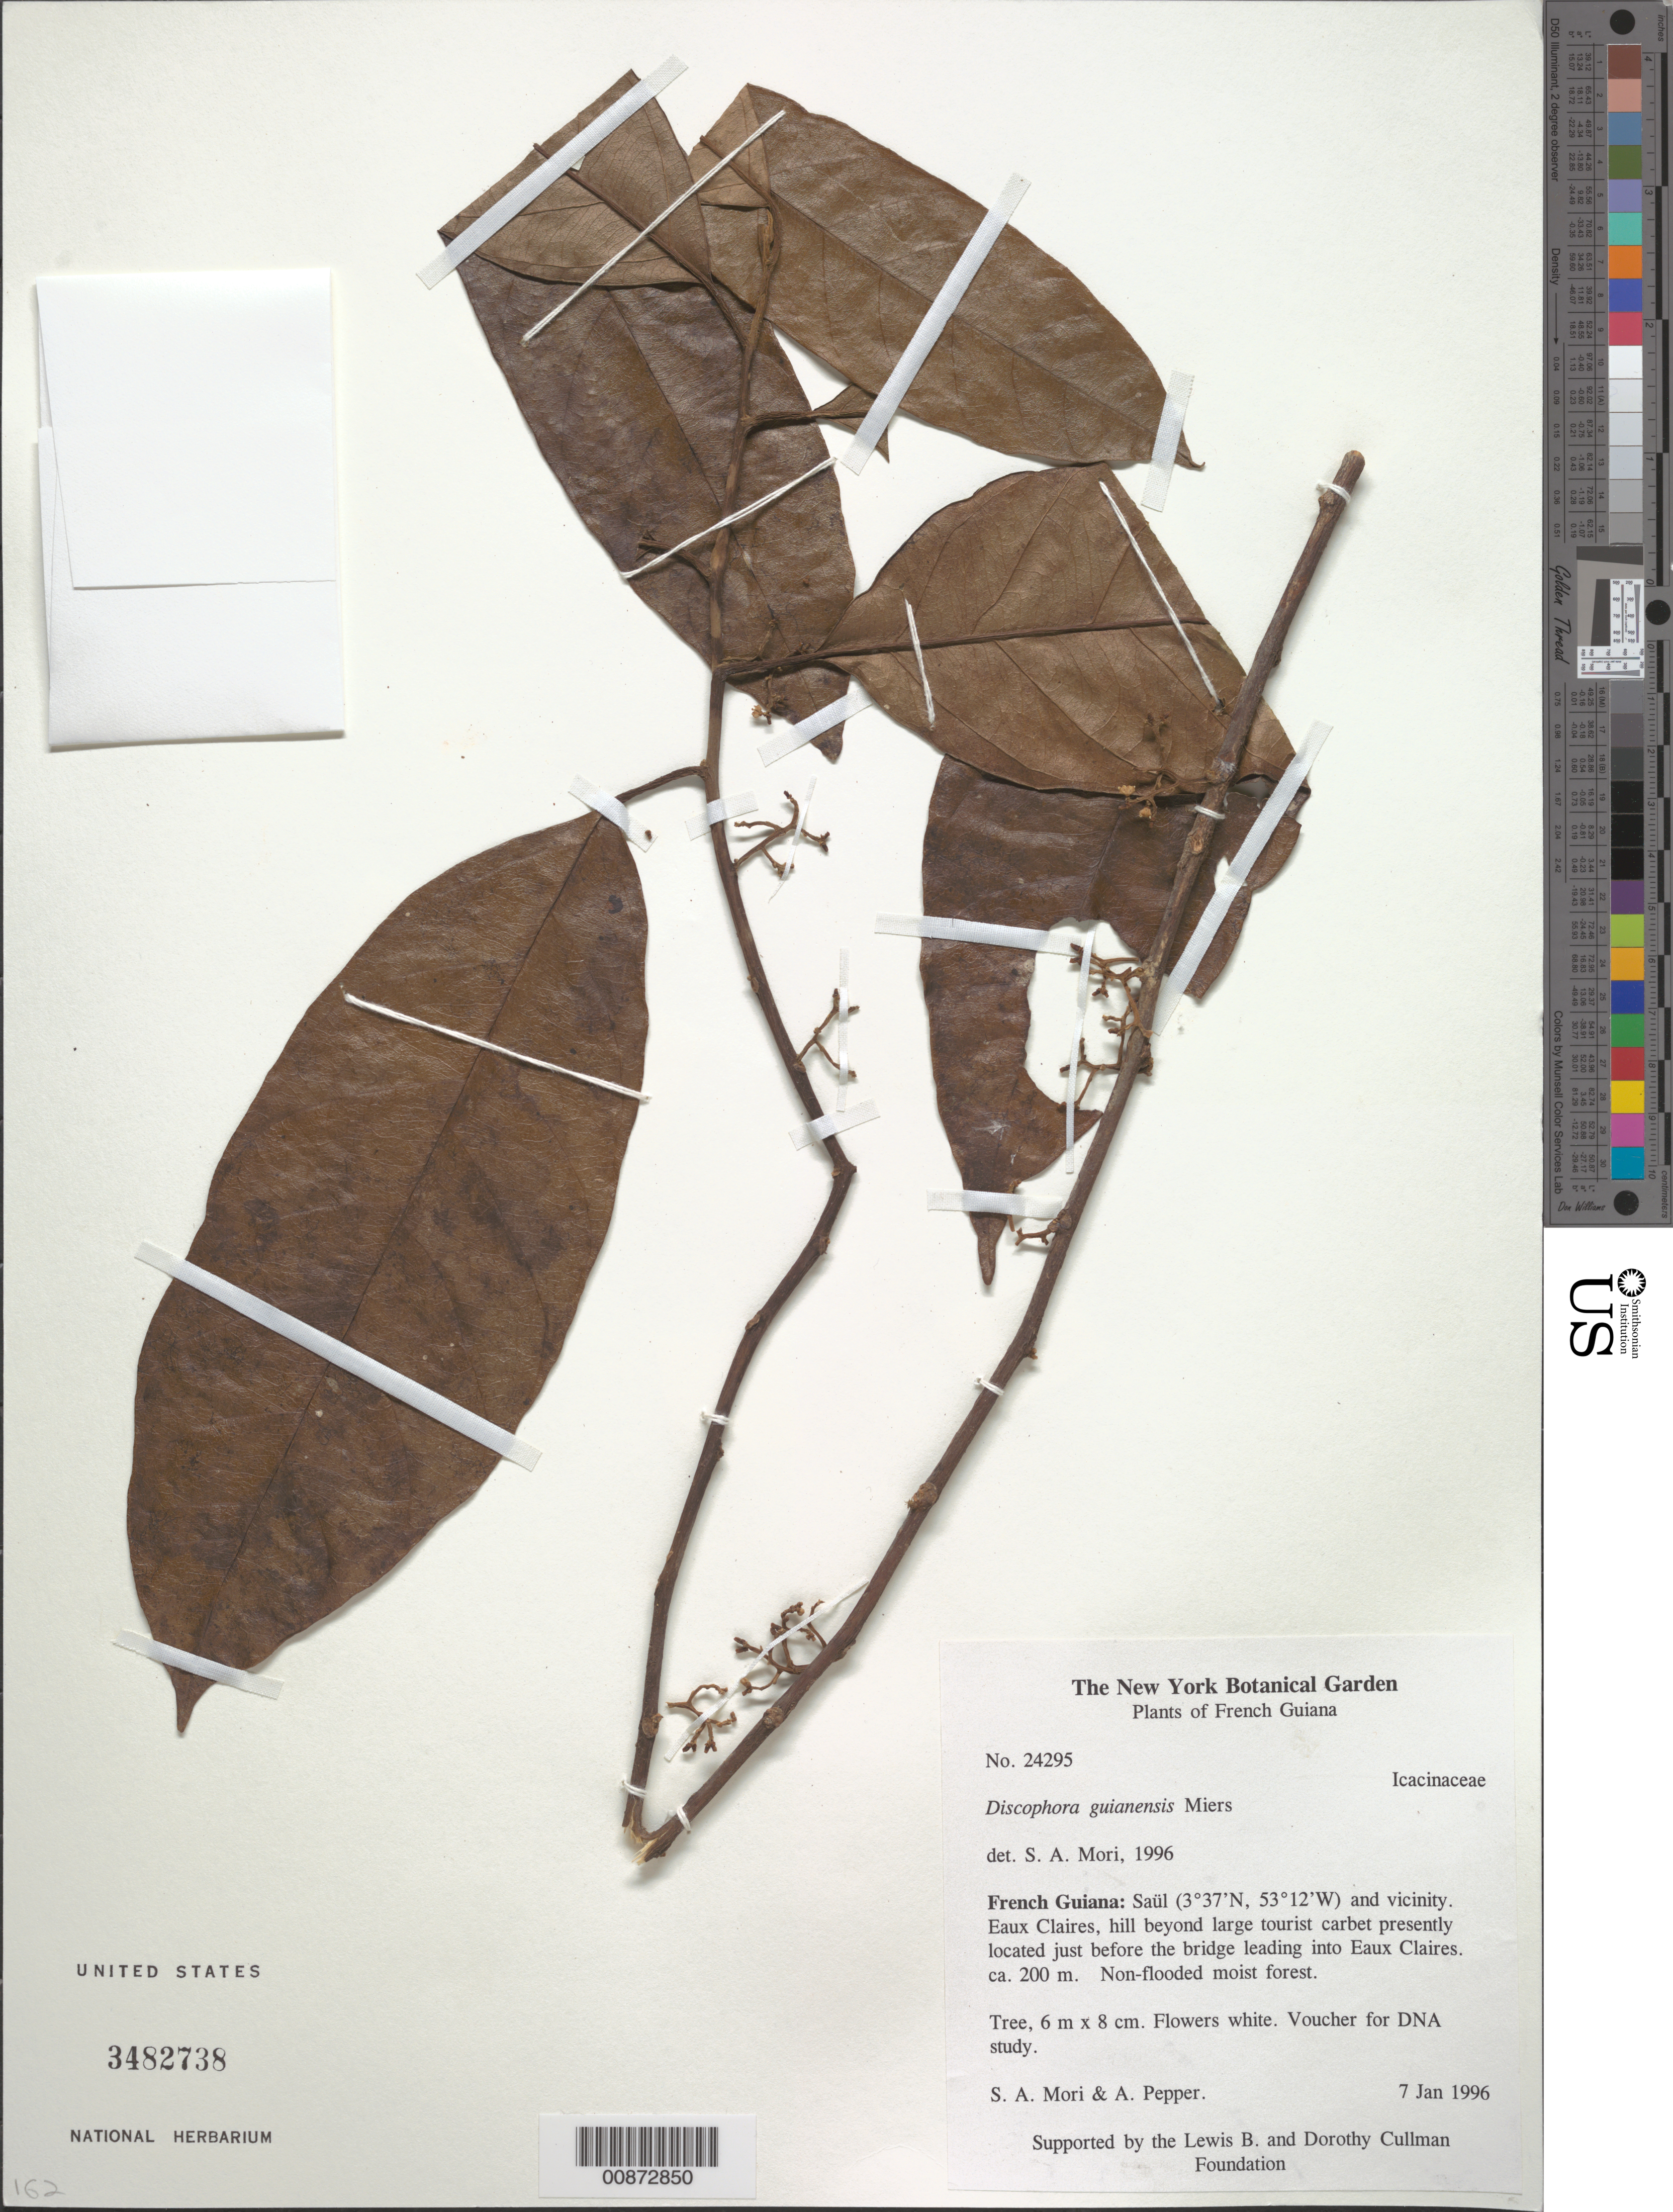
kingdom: Plantae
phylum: Tracheophyta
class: Magnoliopsida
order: Cardiopteridales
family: Stemonuraceae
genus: Discophora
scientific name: Discophora guianensis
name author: Miers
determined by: Mori, Scott A.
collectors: S. Mori & A. Pepper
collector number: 24295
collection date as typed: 7-Jan-96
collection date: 1996-01-07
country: French Guiana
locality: Saül and vic., Eaux Claires, before bridge leading into Eaux Claires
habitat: Non-flooded moist forest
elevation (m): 200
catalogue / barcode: US 3482738